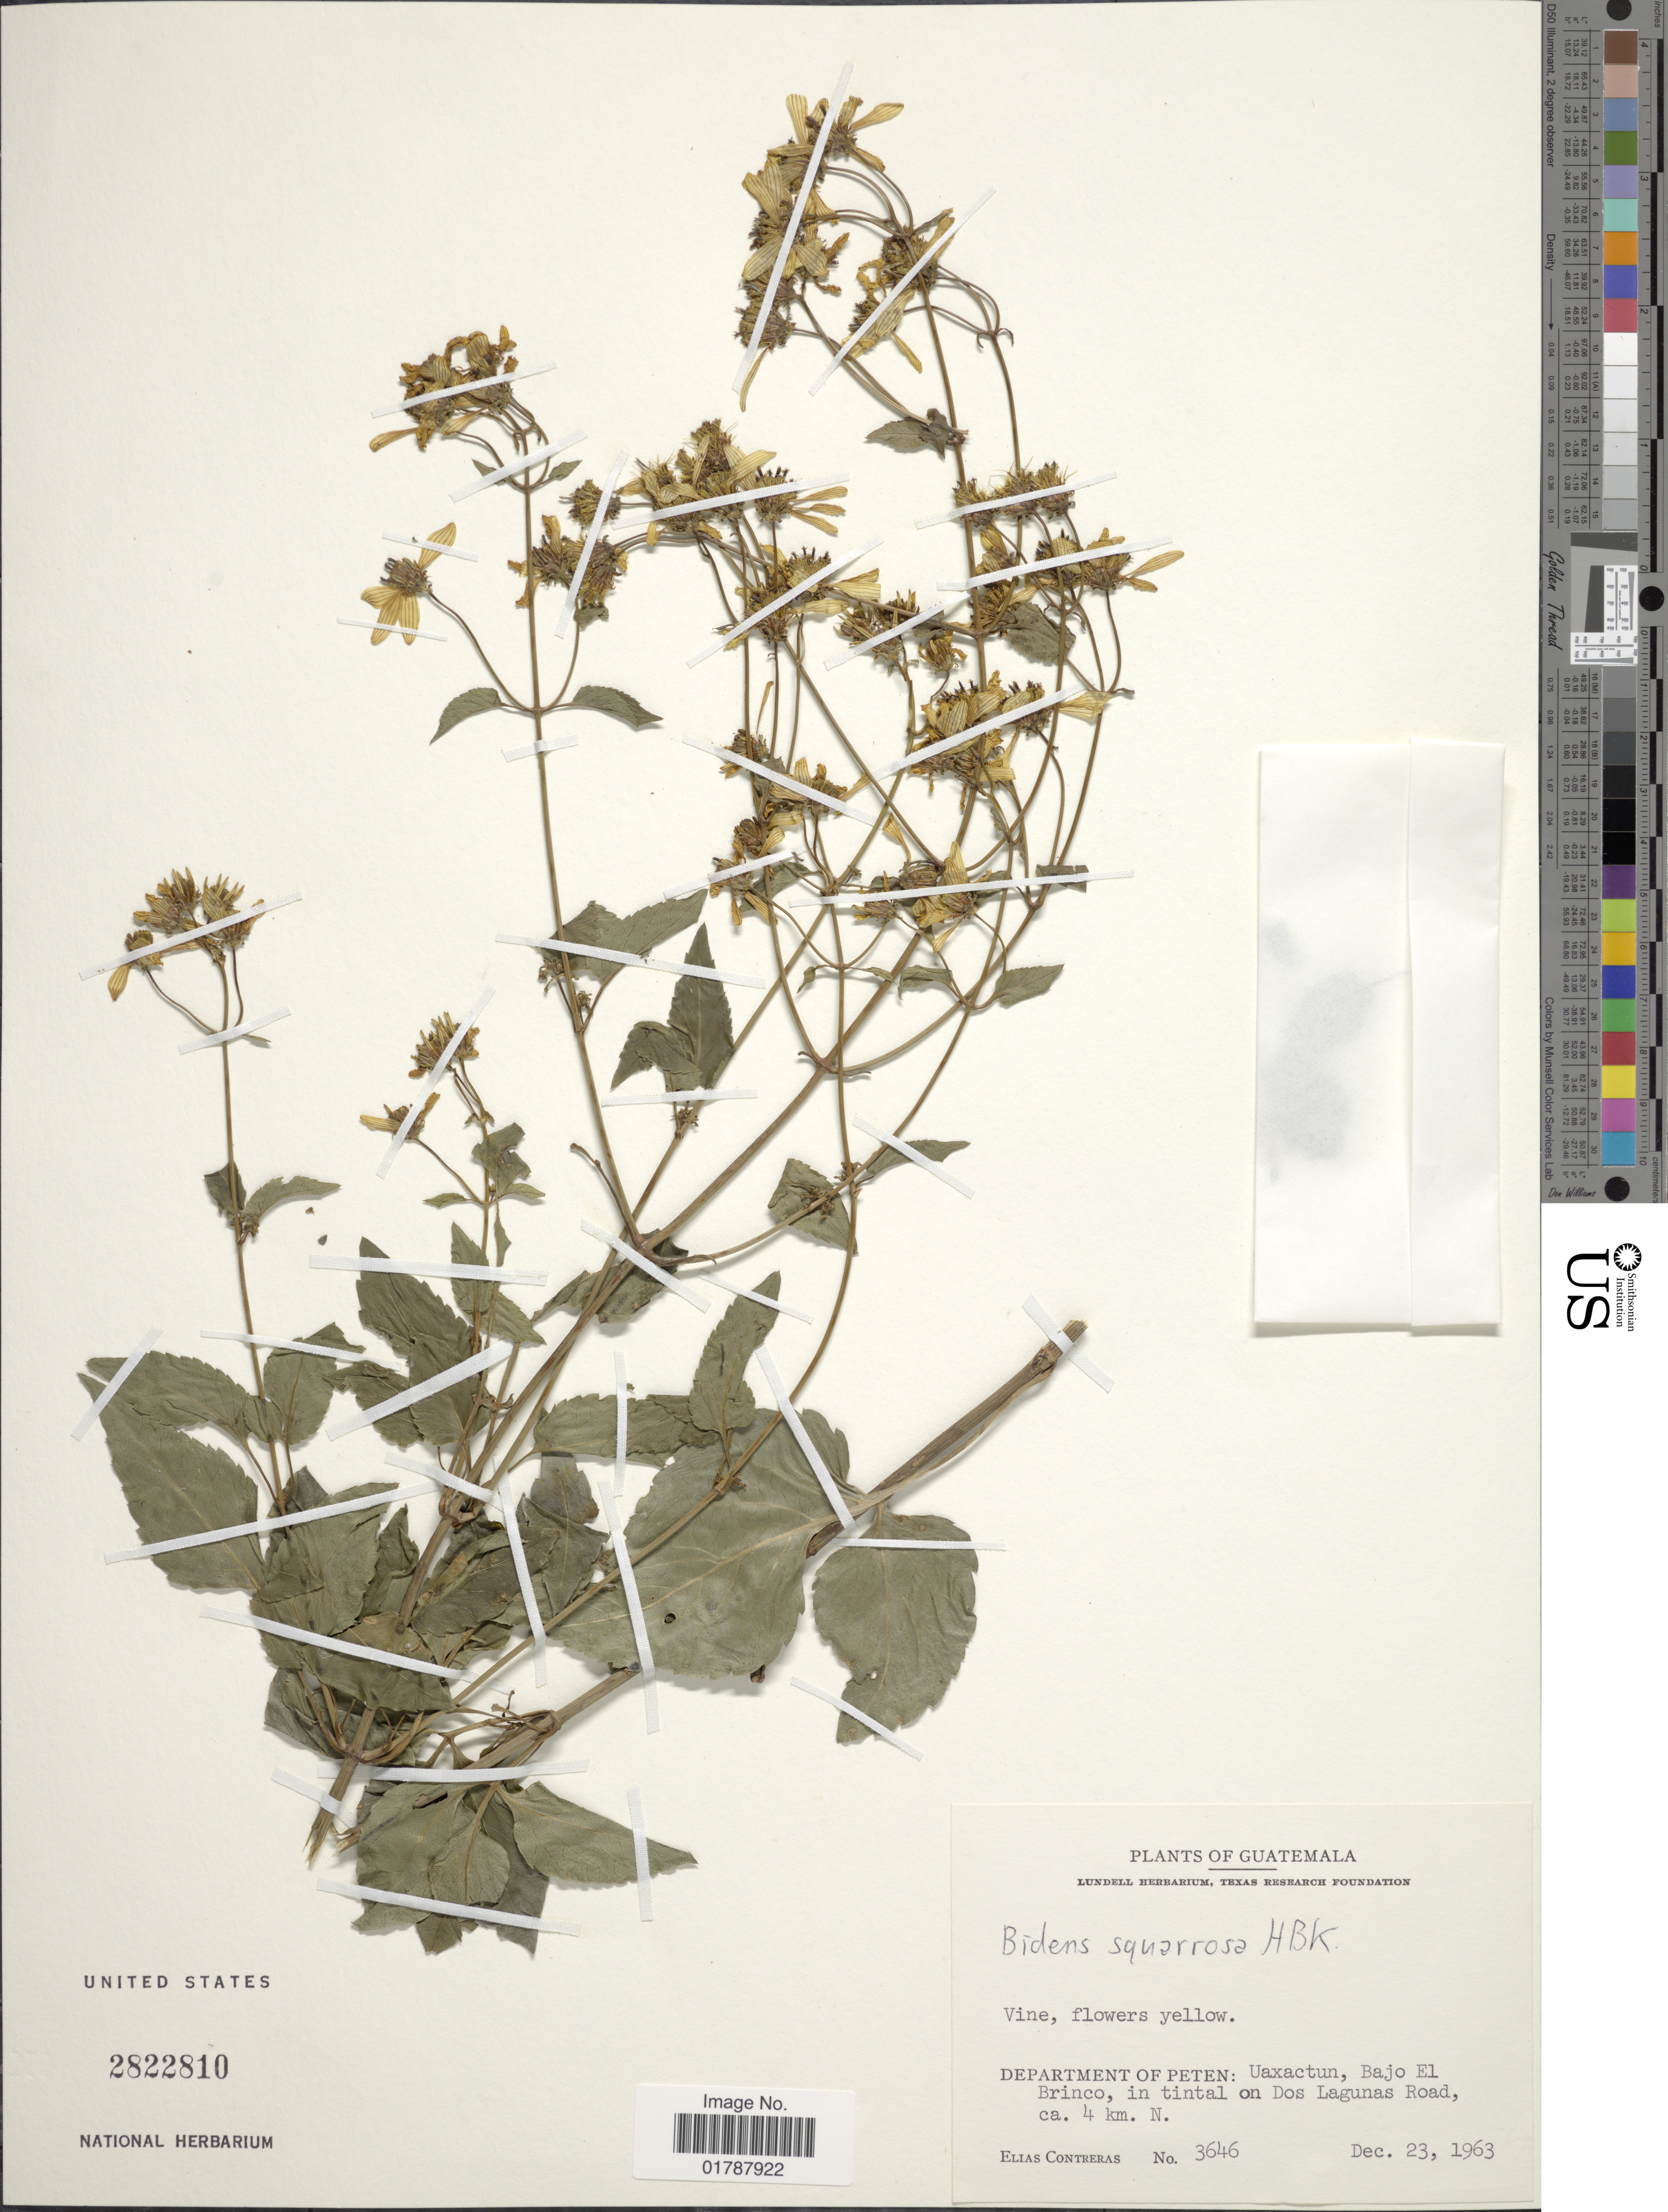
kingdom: Plantae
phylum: Tracheophyta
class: Magnoliopsida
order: Asterales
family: Asteraceae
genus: Bidens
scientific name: Bidens squarrosa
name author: Kunth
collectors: E. Contreras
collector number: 3646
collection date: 1963-12-23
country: Guatemala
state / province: El Petén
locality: Department of El Peten: Uaxactun, Bajo El Brinco, in tintal on Dos Lagunas Road, 4 km. N.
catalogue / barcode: US 2822810